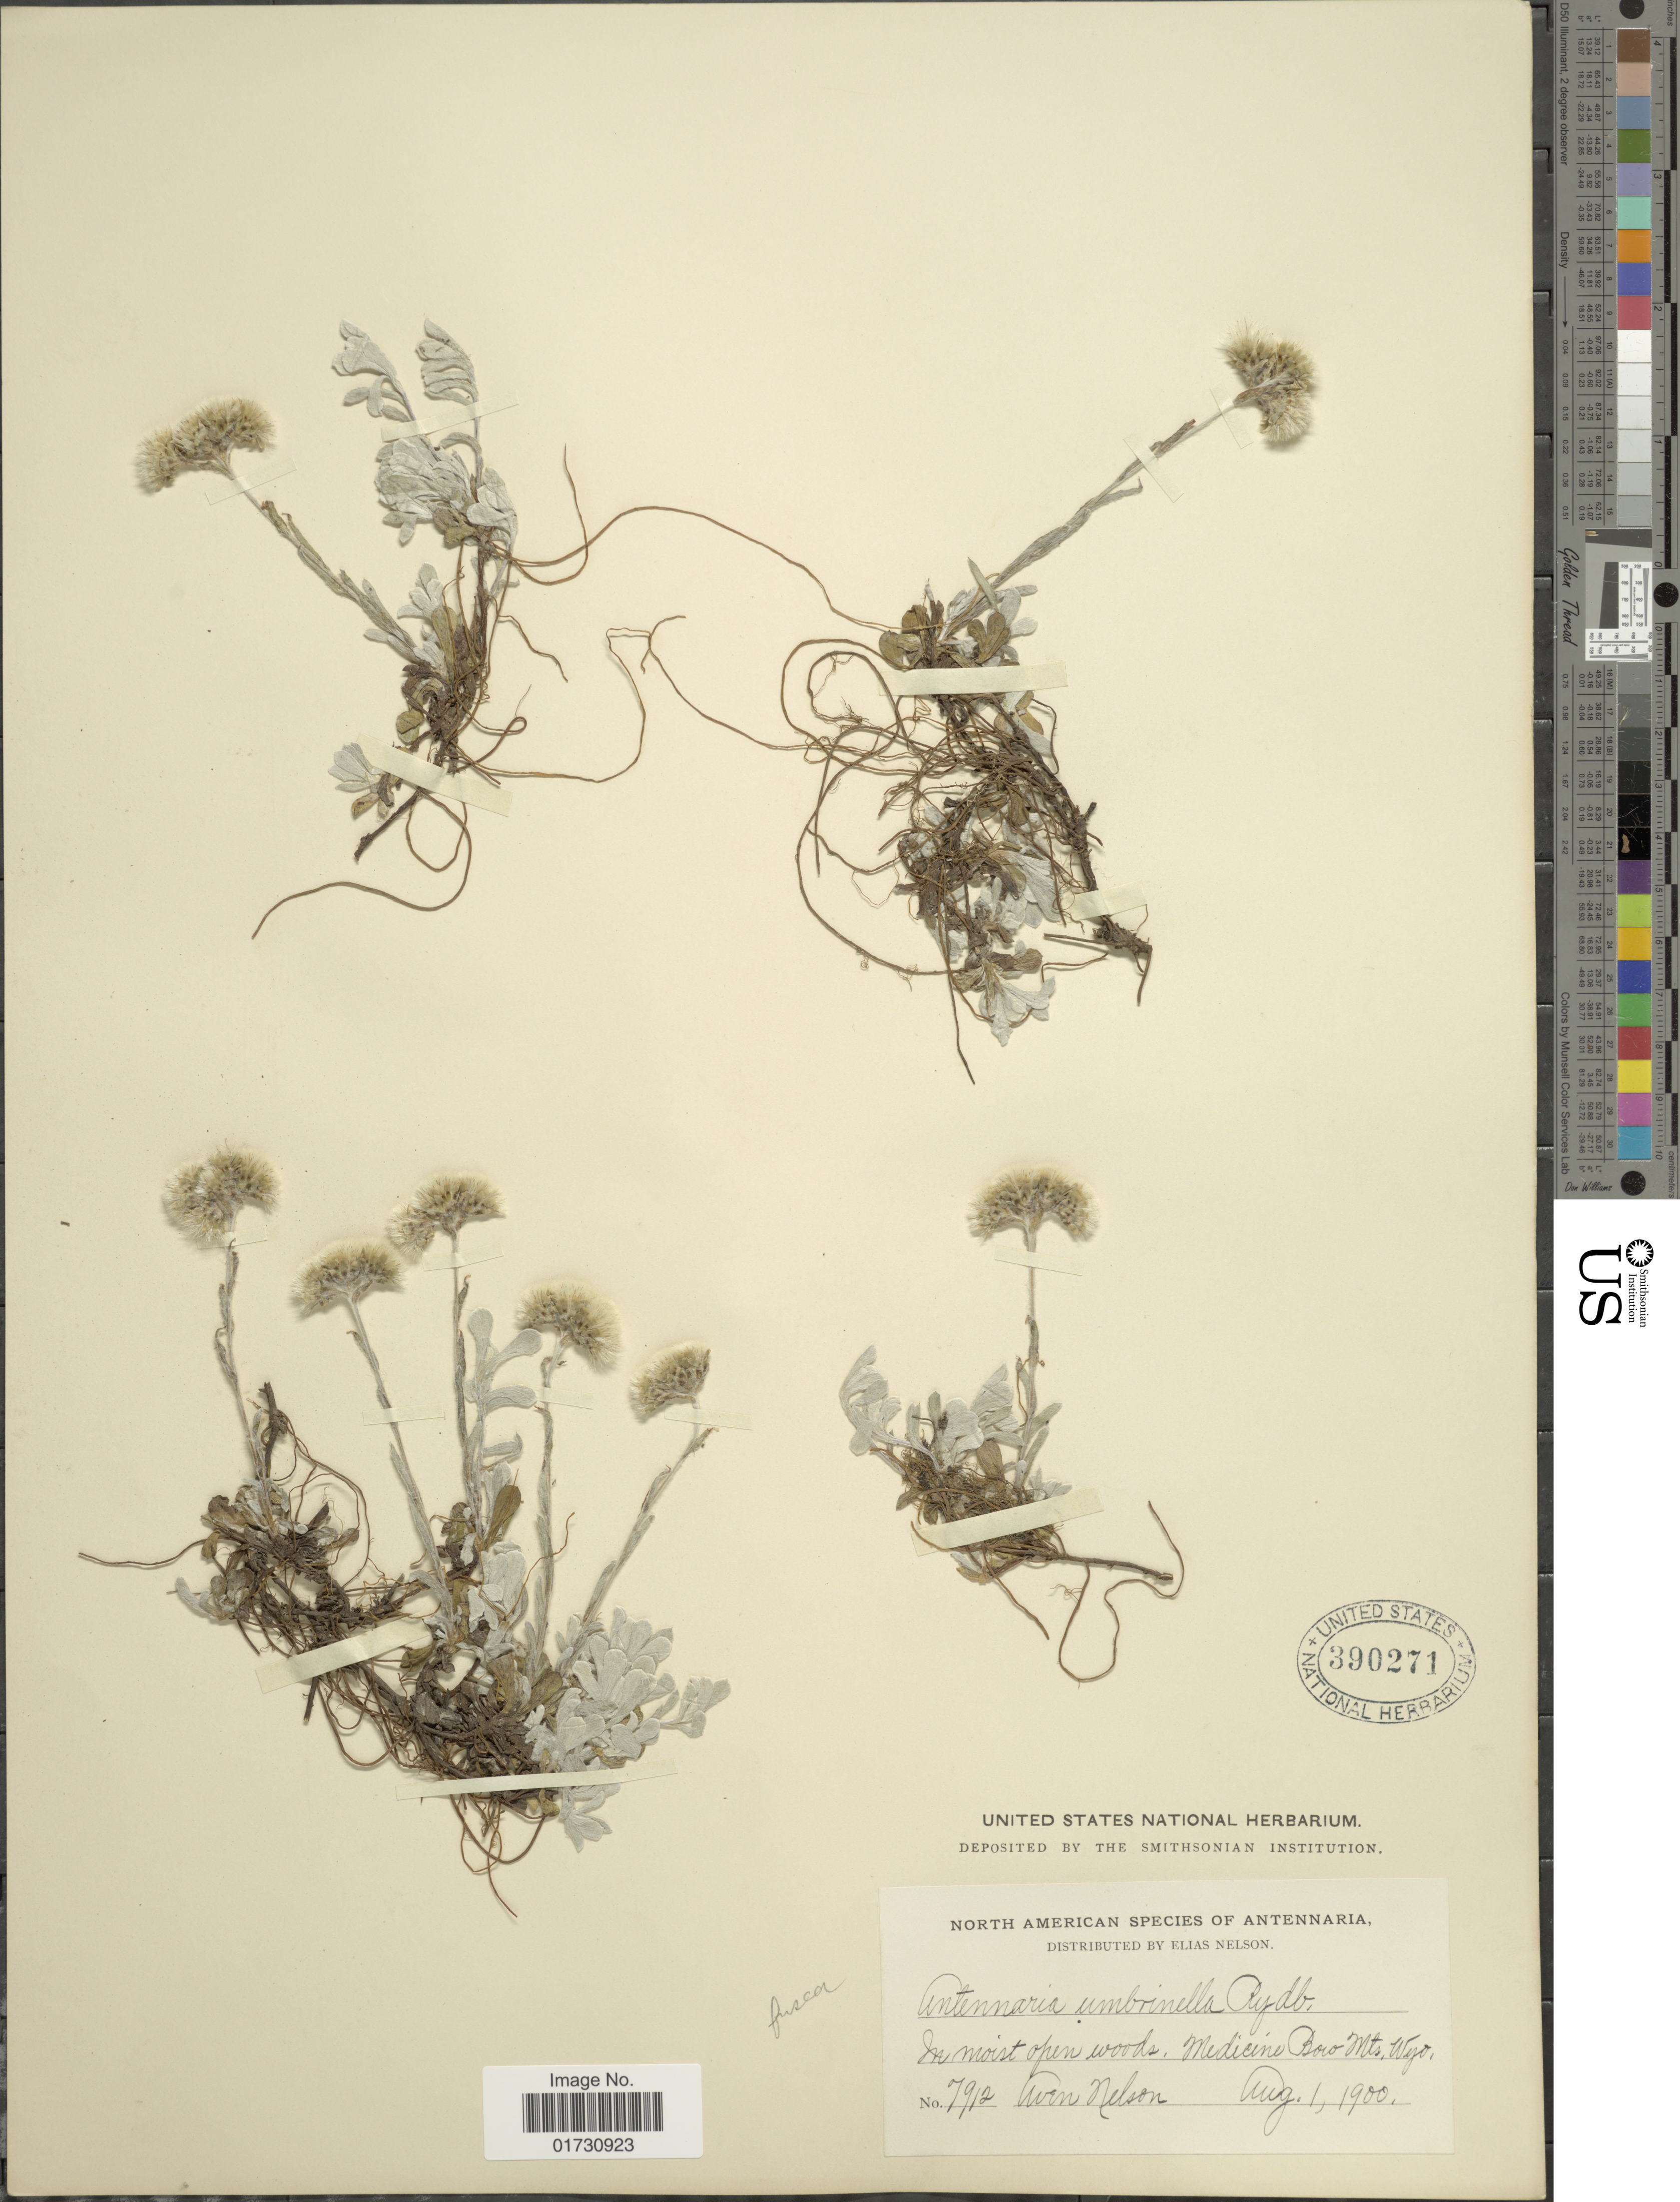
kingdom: Plantae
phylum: Tracheophyta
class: Magnoliopsida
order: Asterales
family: Asteraceae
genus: Antennaria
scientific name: Antennaria fusca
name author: E.E. Nelson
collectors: A. Nelson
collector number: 7912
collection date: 1900-08-01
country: United States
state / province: Wyoming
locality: Medicine Bow Mts., Wyo.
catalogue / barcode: US 390271